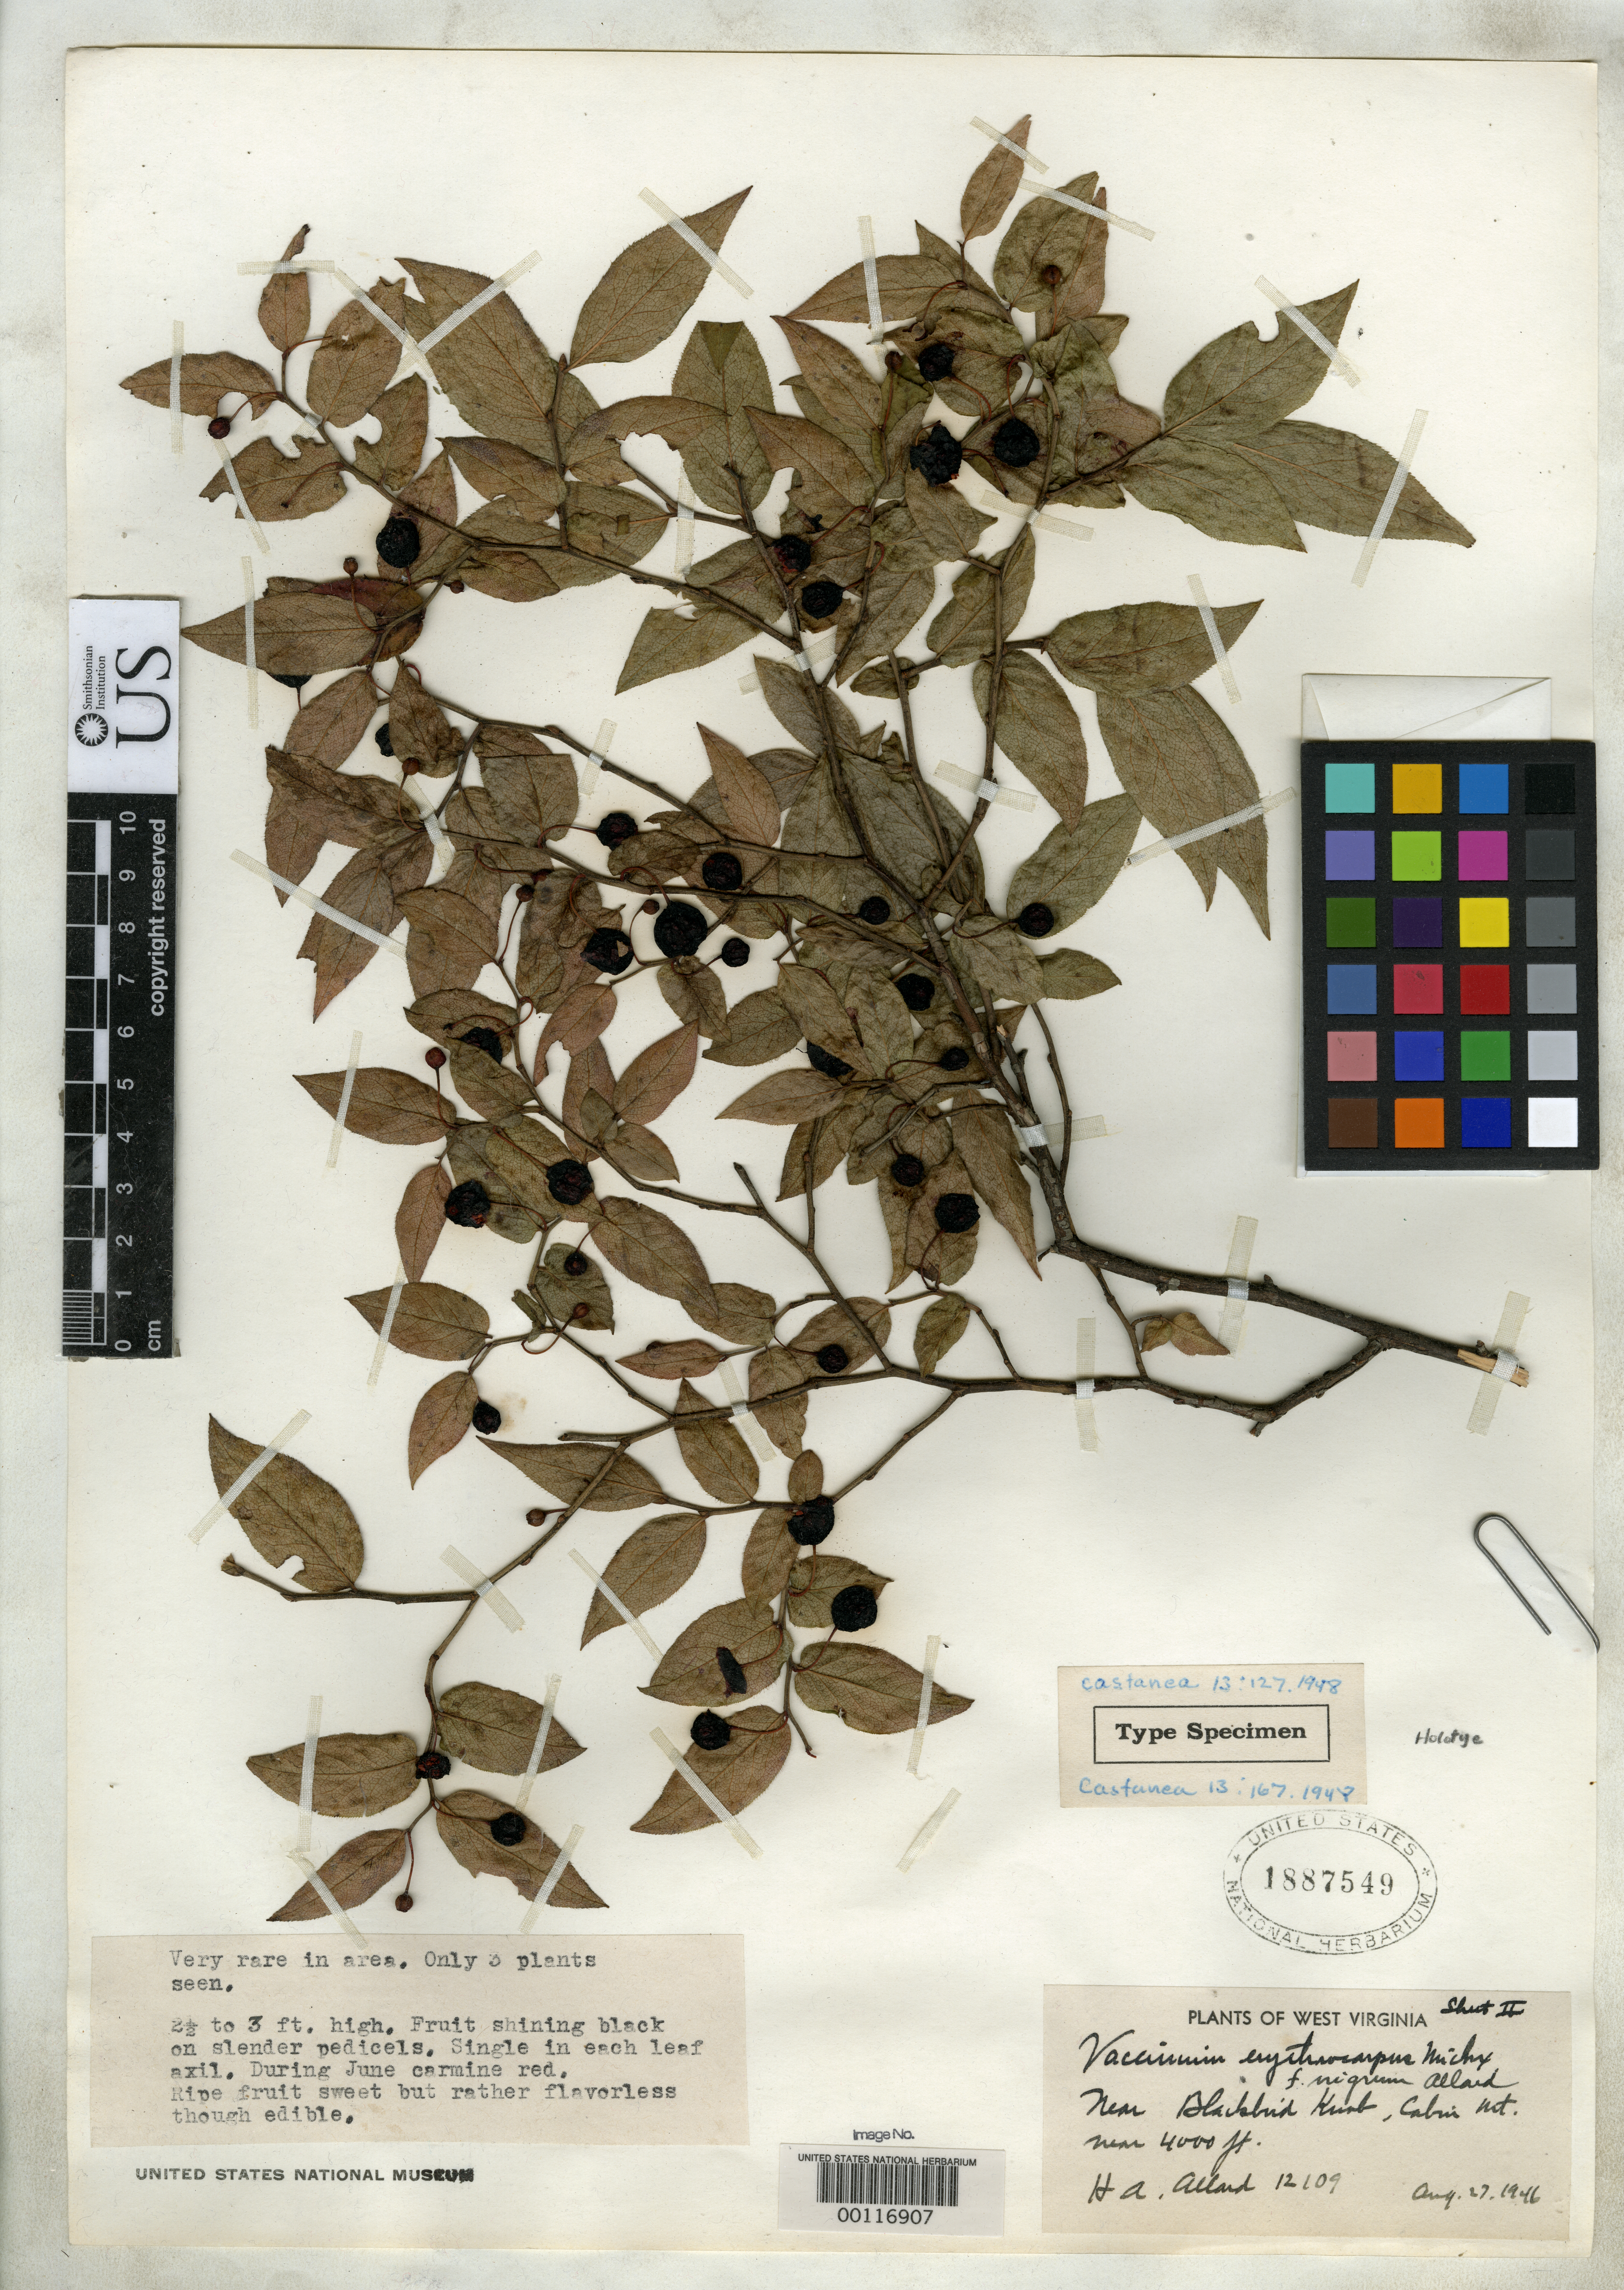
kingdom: Plantae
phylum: Tracheophyta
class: Magnoliopsida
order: Ericales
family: Ericaceae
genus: Vaccinium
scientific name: Vaccinium erythrocarpum f. nigrum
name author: H.A. Allard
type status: Holotype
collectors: H. A. Allard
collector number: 12109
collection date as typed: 27 Aug 1946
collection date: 1946-08-27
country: United States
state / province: West Virginia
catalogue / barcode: US 1887549